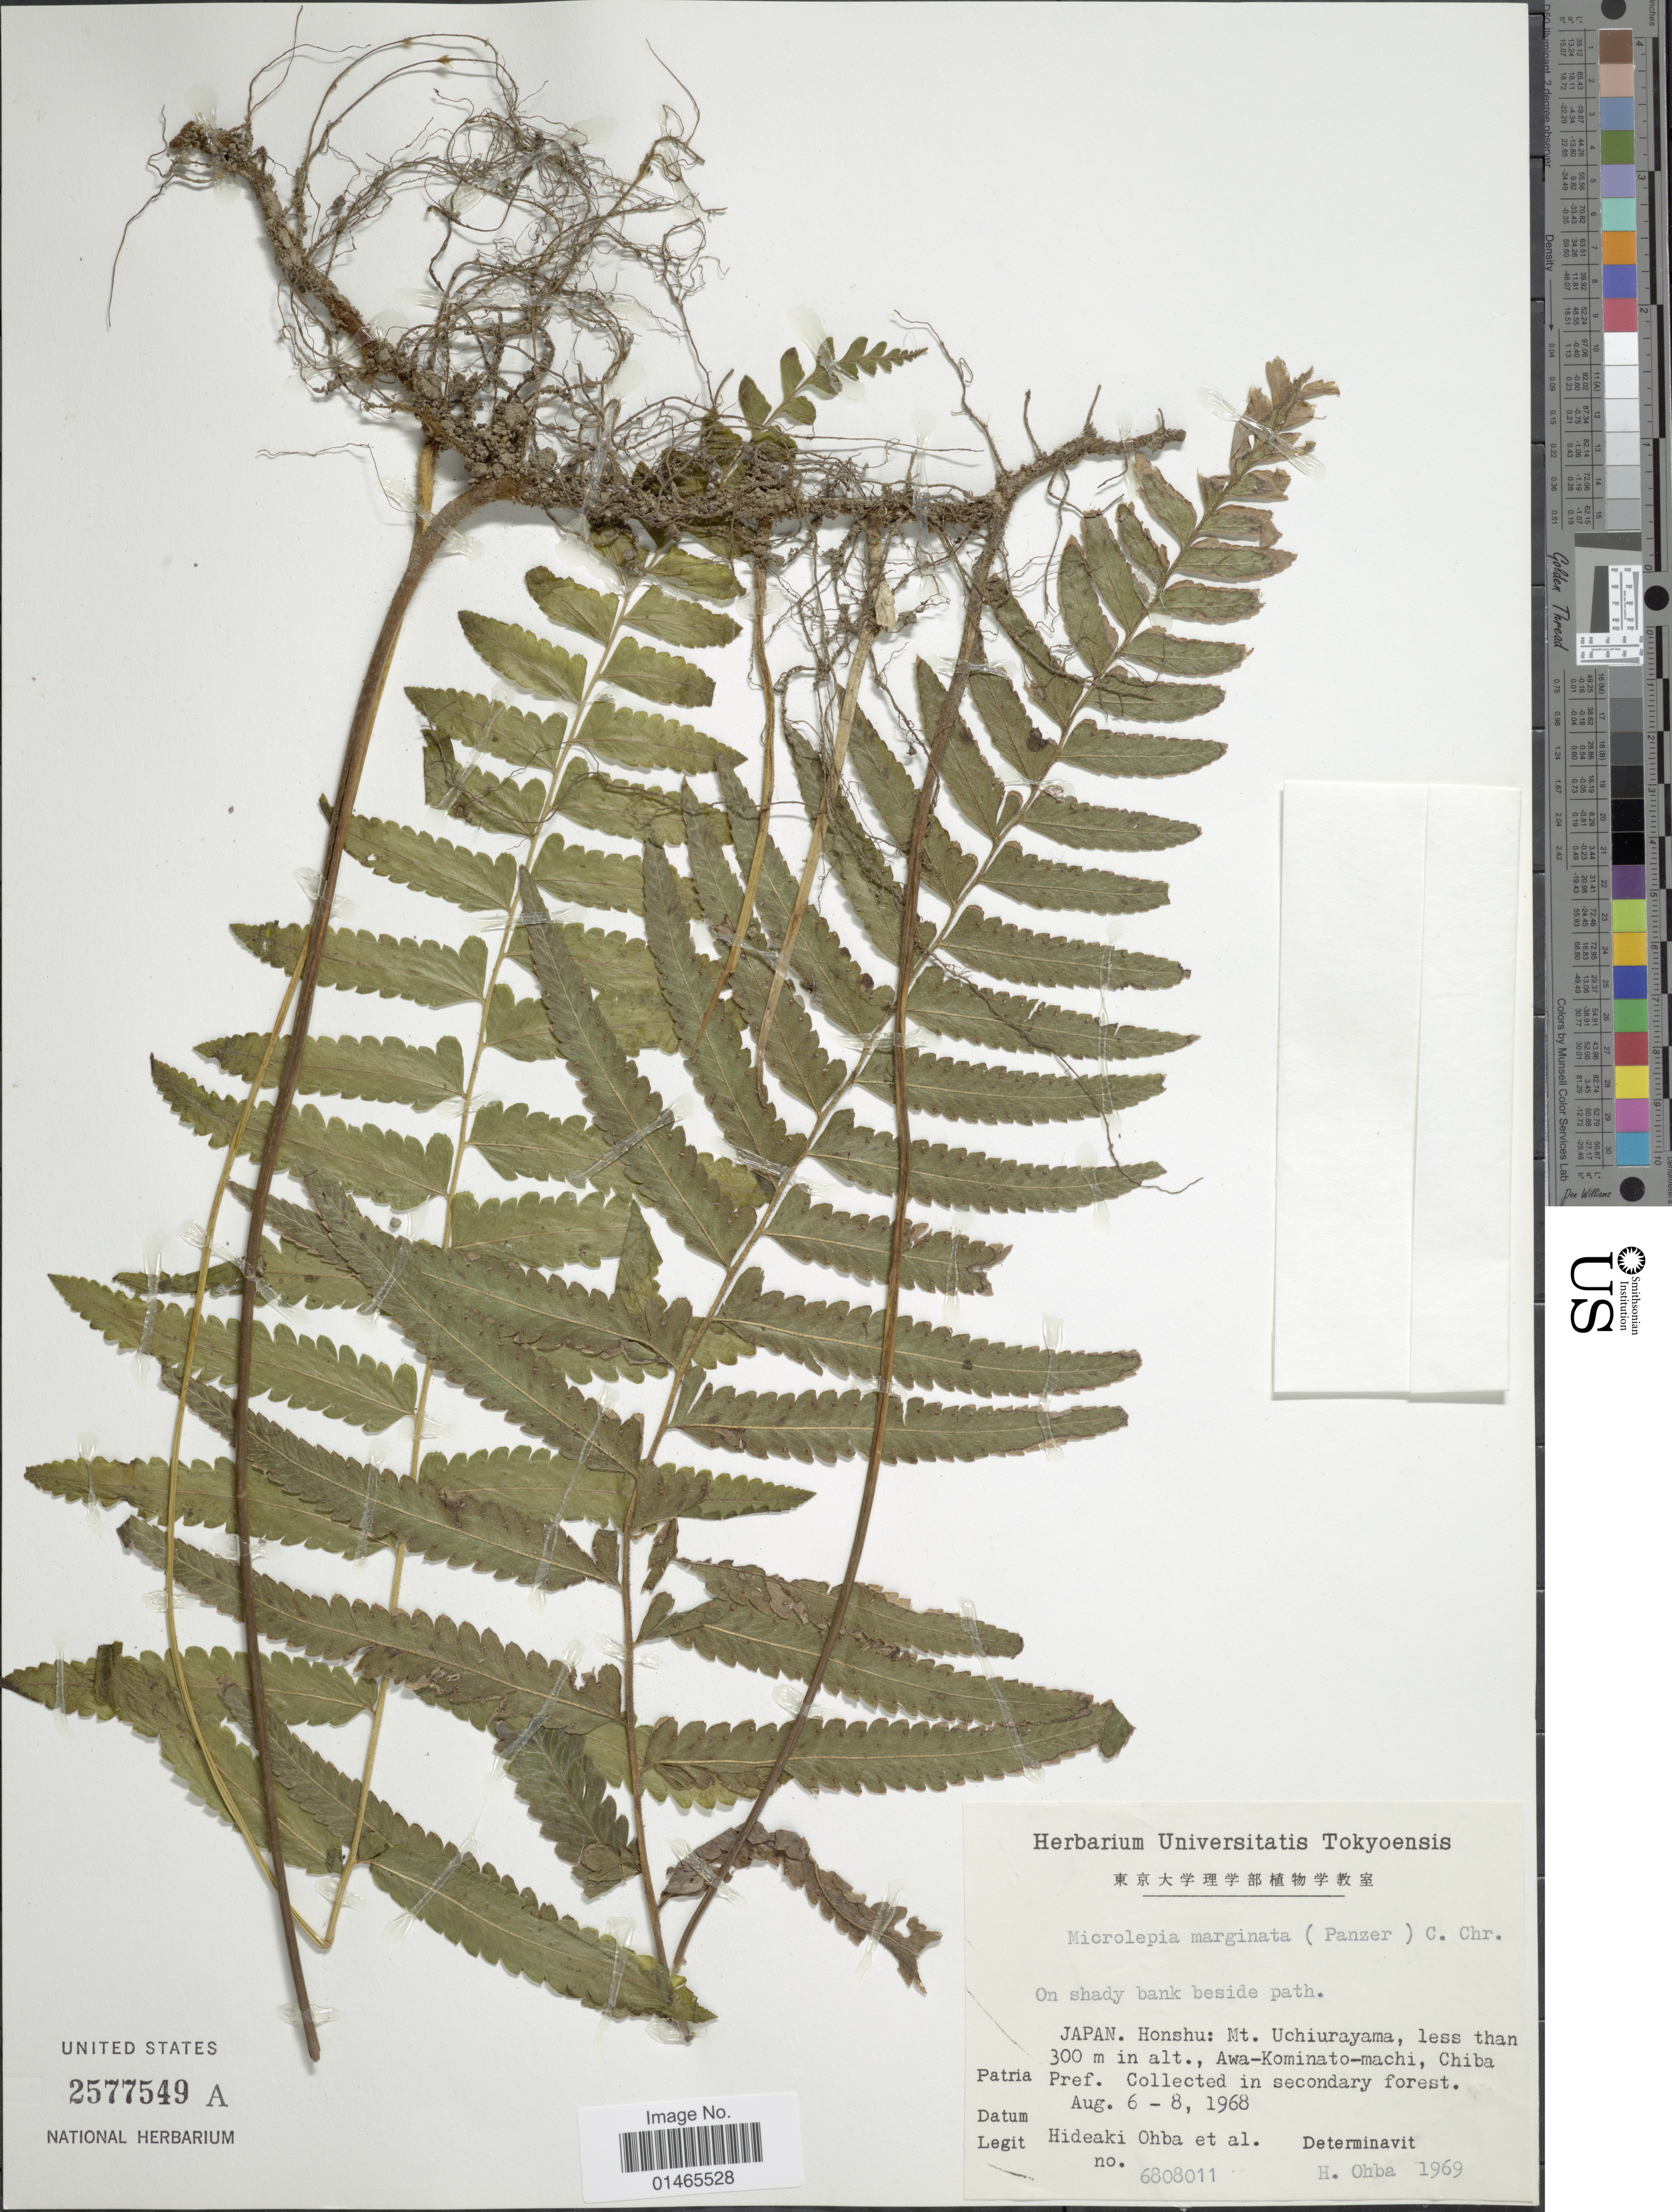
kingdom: Plantae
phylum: Tracheophyta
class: Polypodiopsida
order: Polypodiales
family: Dennstaedtiaceae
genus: Microlepia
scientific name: Microlepia marginata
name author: (Houtt.) C. Chr.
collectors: H. Ohba & et al.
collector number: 6806011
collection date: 1968-08-06/1968-08-08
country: Japan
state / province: Tiba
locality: Honshu, Mt. Uchiurayama, Awa-Kominato-machi, Chiba Pref.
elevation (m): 300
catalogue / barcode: US 2577549A